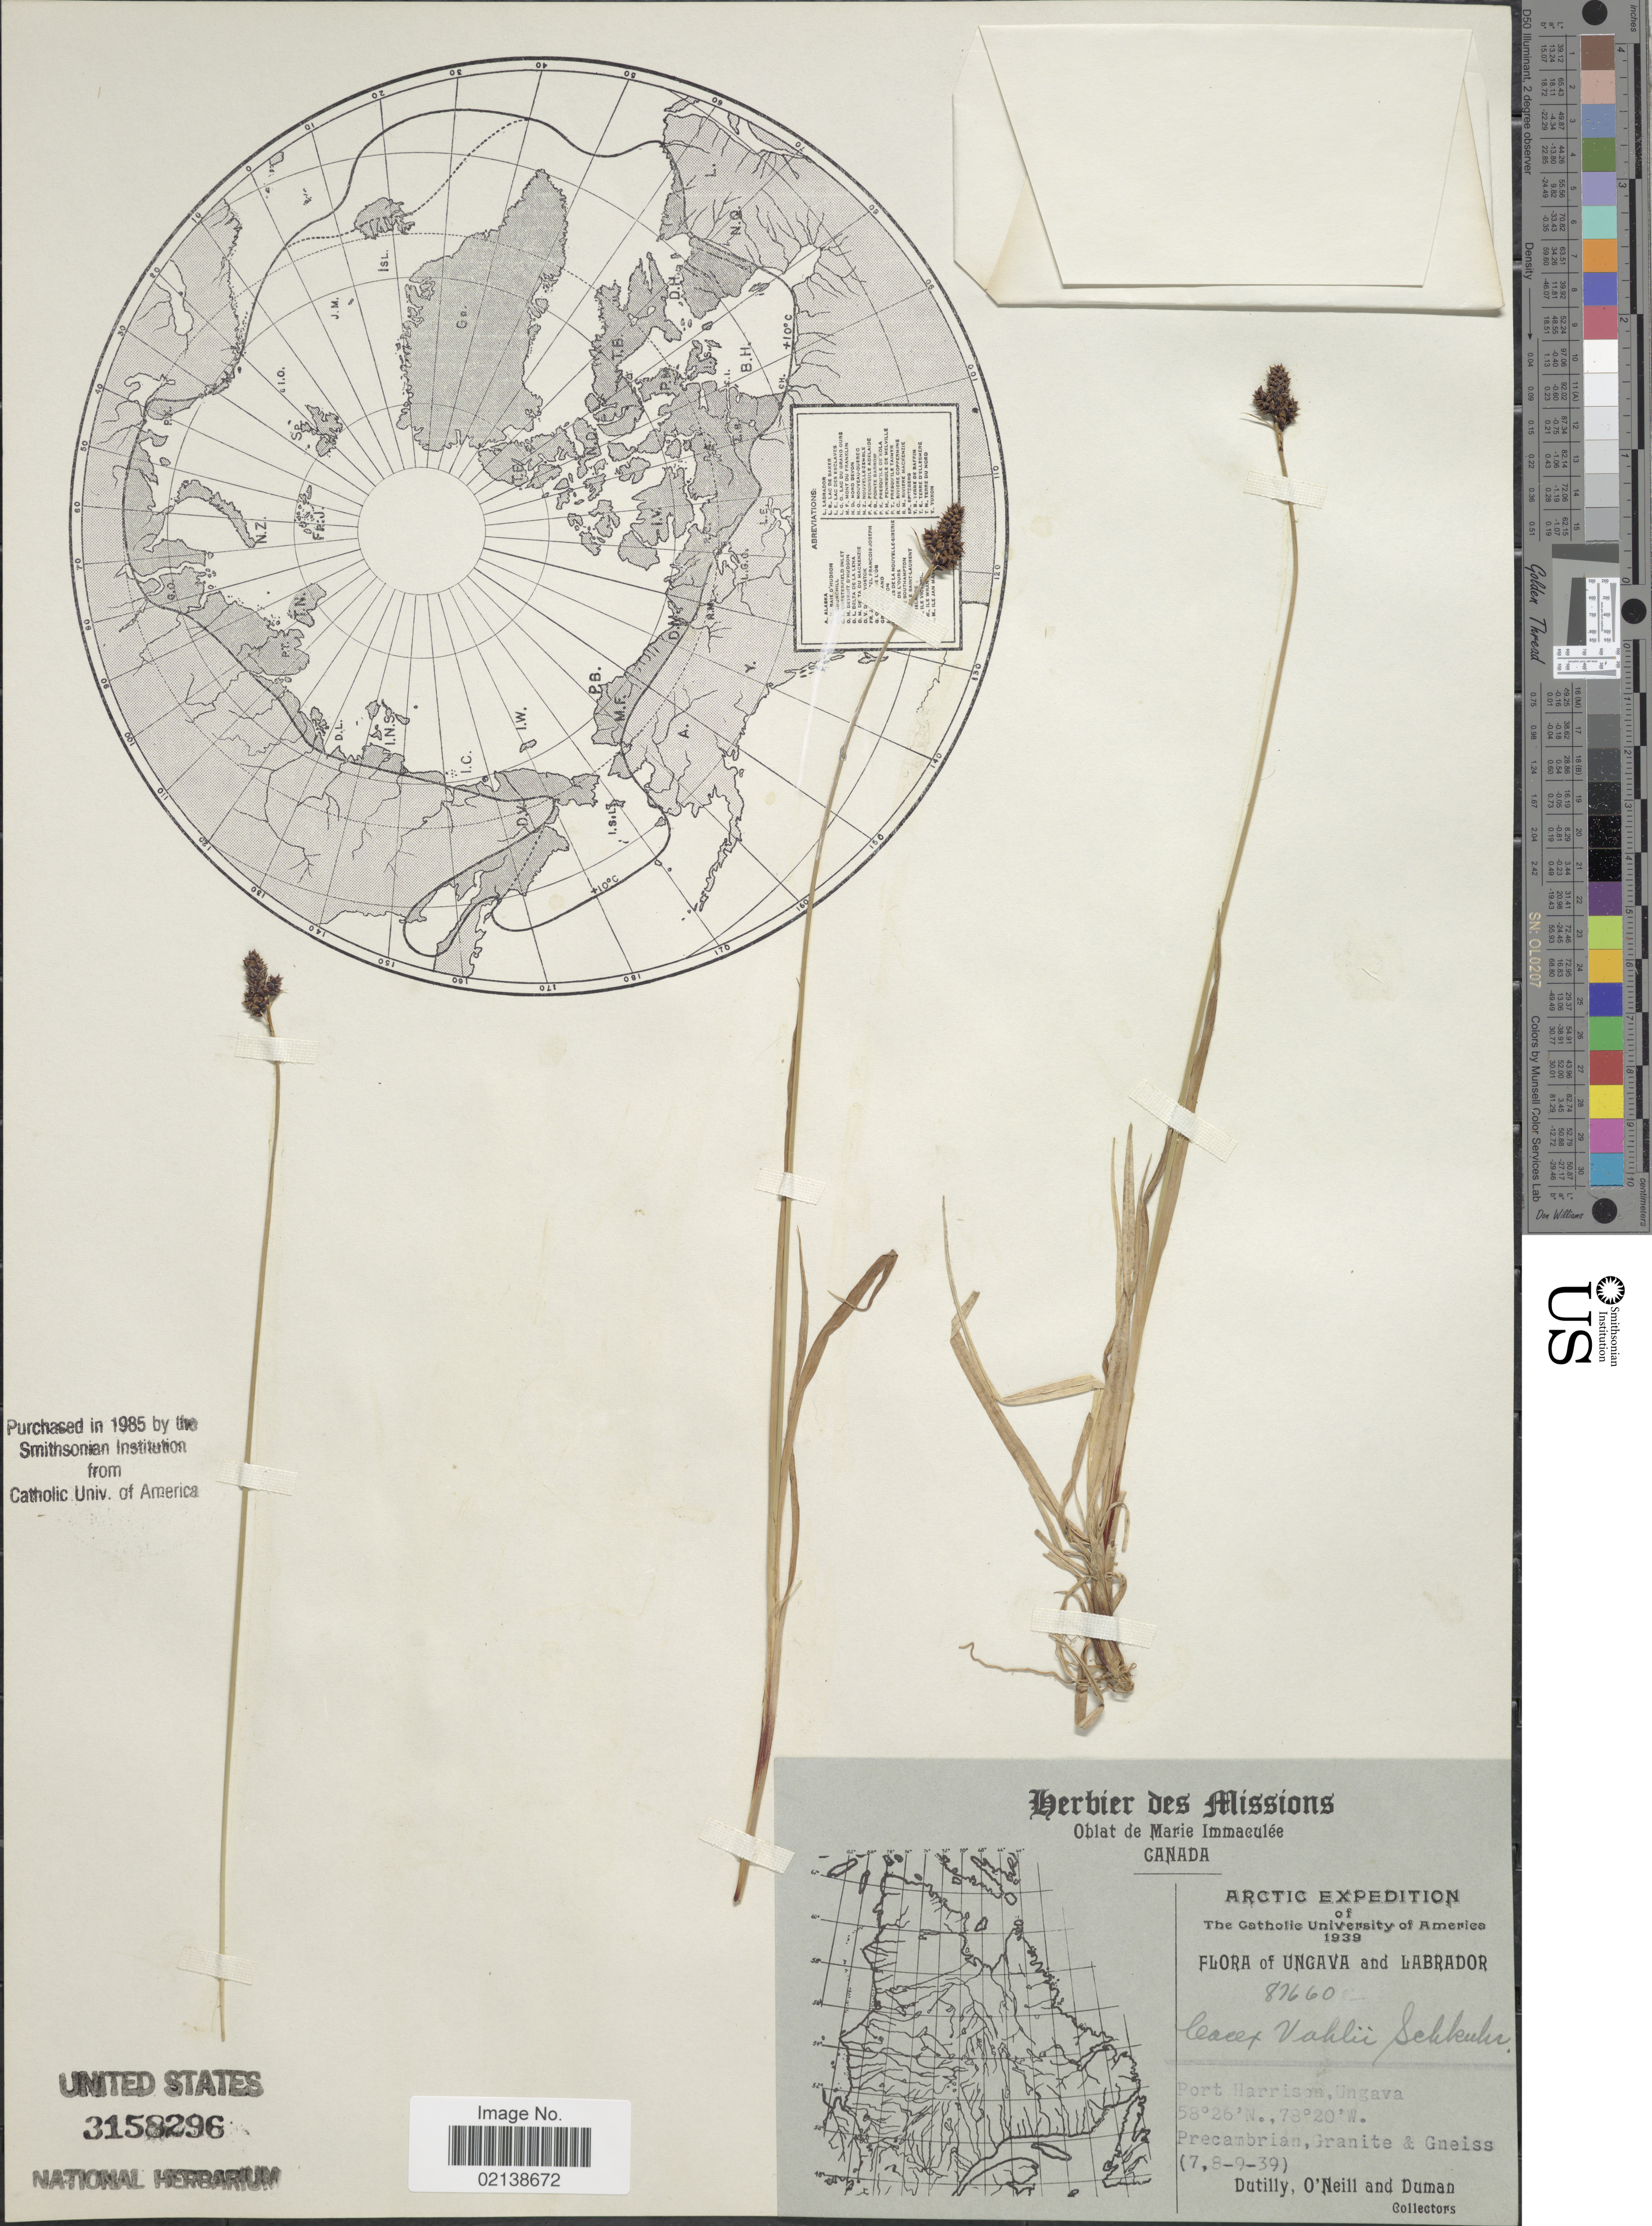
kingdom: Plantae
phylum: Tracheophyta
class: Liliopsida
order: Poales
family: Cyperaceae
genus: Carex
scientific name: Carex norvegica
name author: Retz.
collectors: -. Dutilly, O' Neill & -. Duman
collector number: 87660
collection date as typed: Transcribed d/m/y: 7/9/39 to 8/9/39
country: Canada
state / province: Newfoundland and Labrador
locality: Arctic, Ungava and Labrador, Port Harrison, Ungava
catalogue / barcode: US 3158296